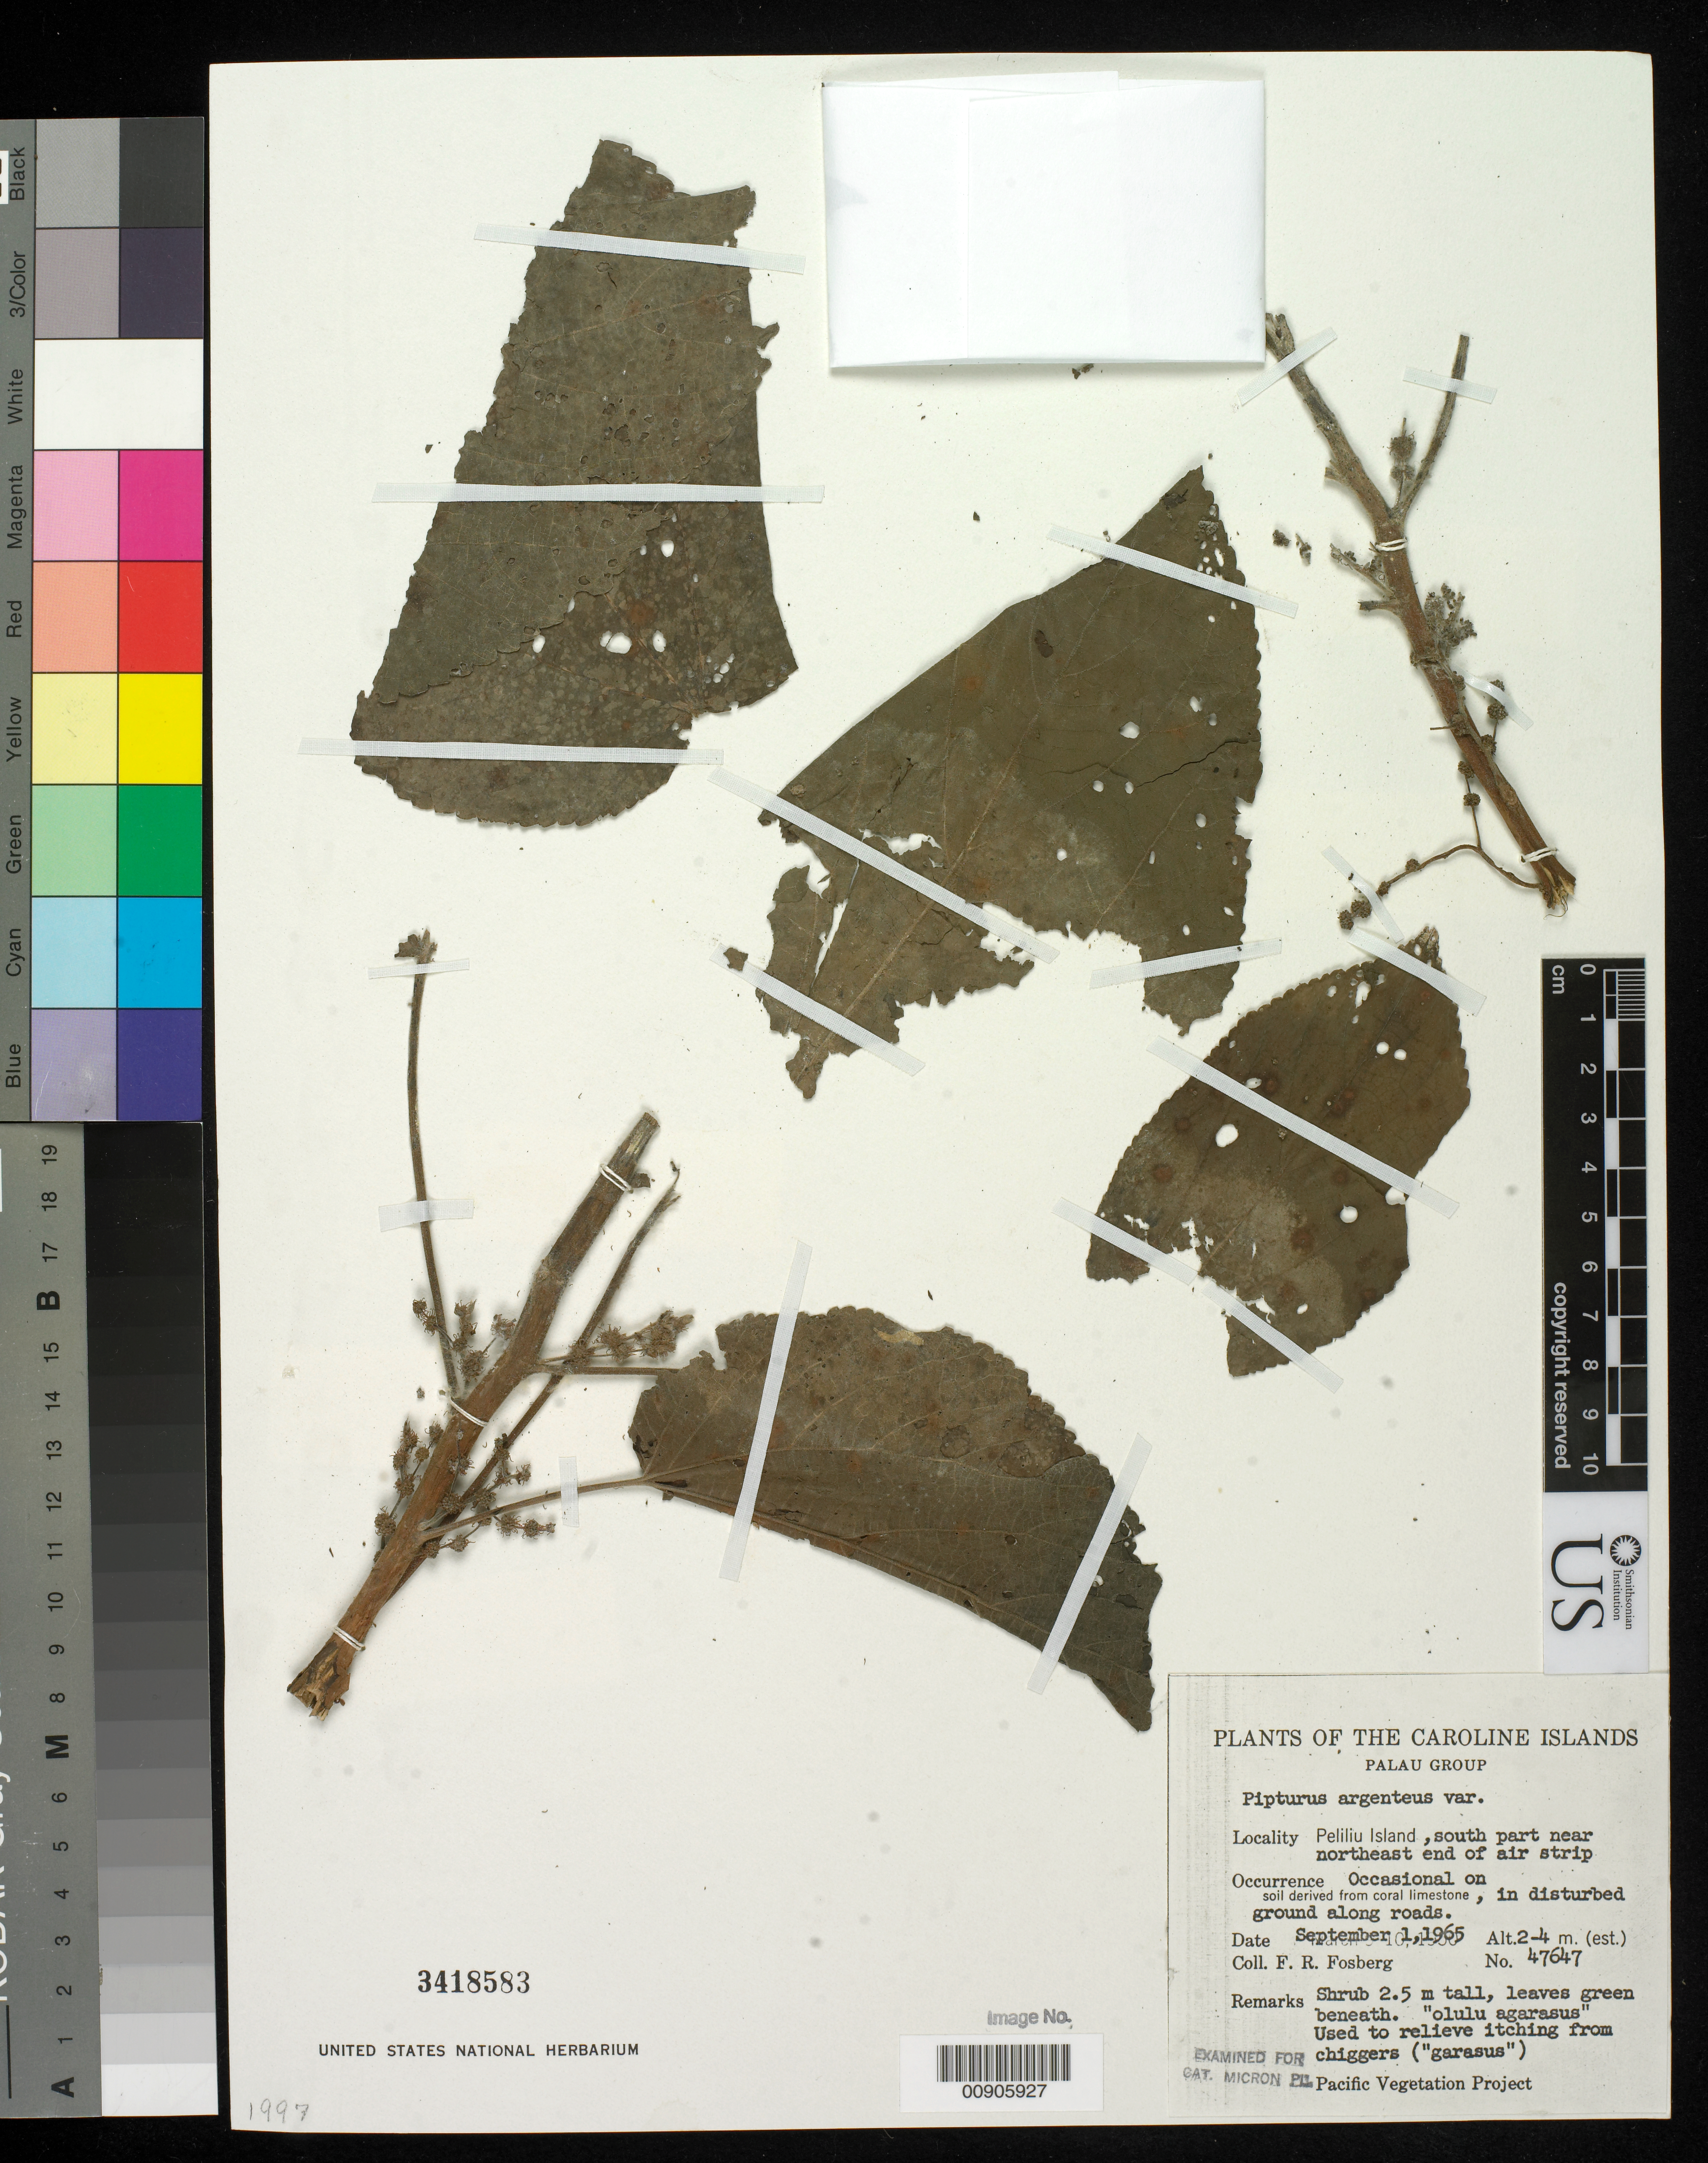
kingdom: Plantae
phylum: Tracheophyta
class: Magnoliopsida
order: Rosales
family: Urticaceae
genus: Pipturus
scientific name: Pipturus argenteus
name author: (G. Forst.) Wedd.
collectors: F. R. Fosberg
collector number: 47647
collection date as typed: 01 Sep 1965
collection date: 1965-09-01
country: Palau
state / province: Peleliu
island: Beliliou [Peleliu]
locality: South part near NE end of airstrip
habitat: Occasional on soil derived from coral limestone, in disturbed ground along roads.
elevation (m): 2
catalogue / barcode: US 3418583